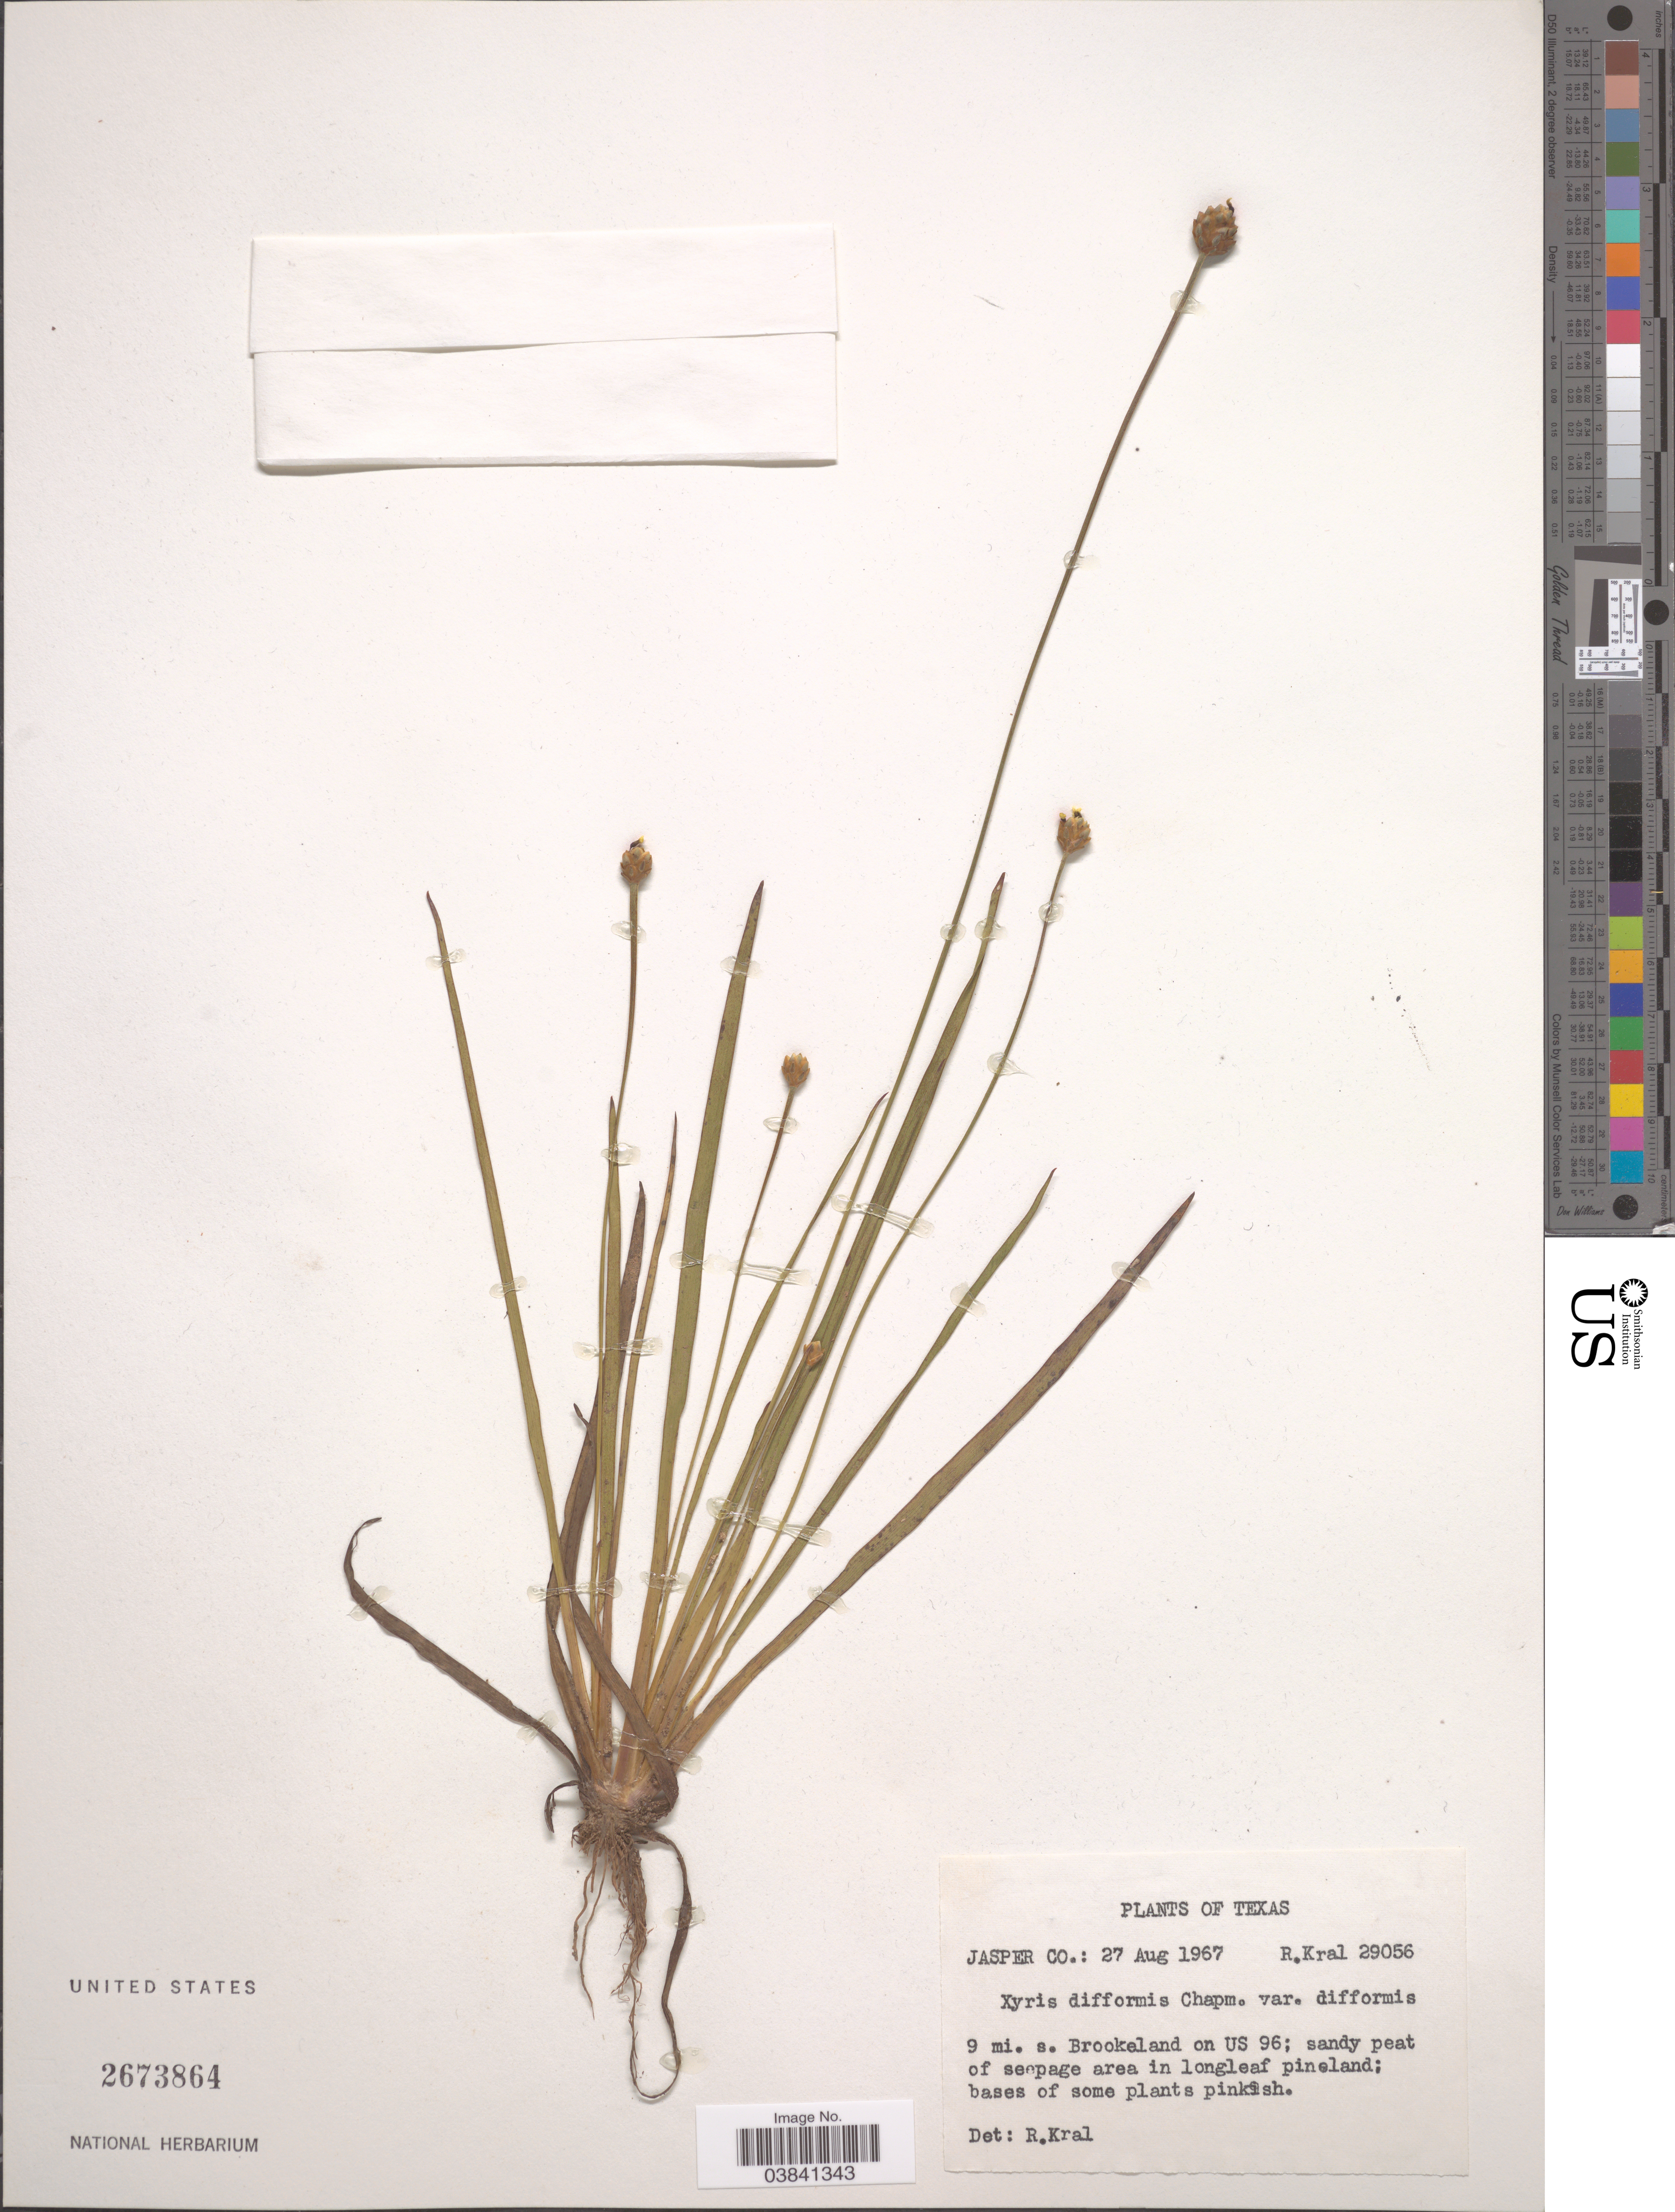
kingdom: Plantae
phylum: Tracheophyta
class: Liliopsida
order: Poales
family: Xyridaceae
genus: Xyris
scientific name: Xyris difformis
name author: Chapm.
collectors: R. Kral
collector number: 29056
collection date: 1967-08-27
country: United States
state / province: Texas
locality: Jasper Co.: 9 mi. s. Brookeland on US 96.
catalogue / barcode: US 2673864